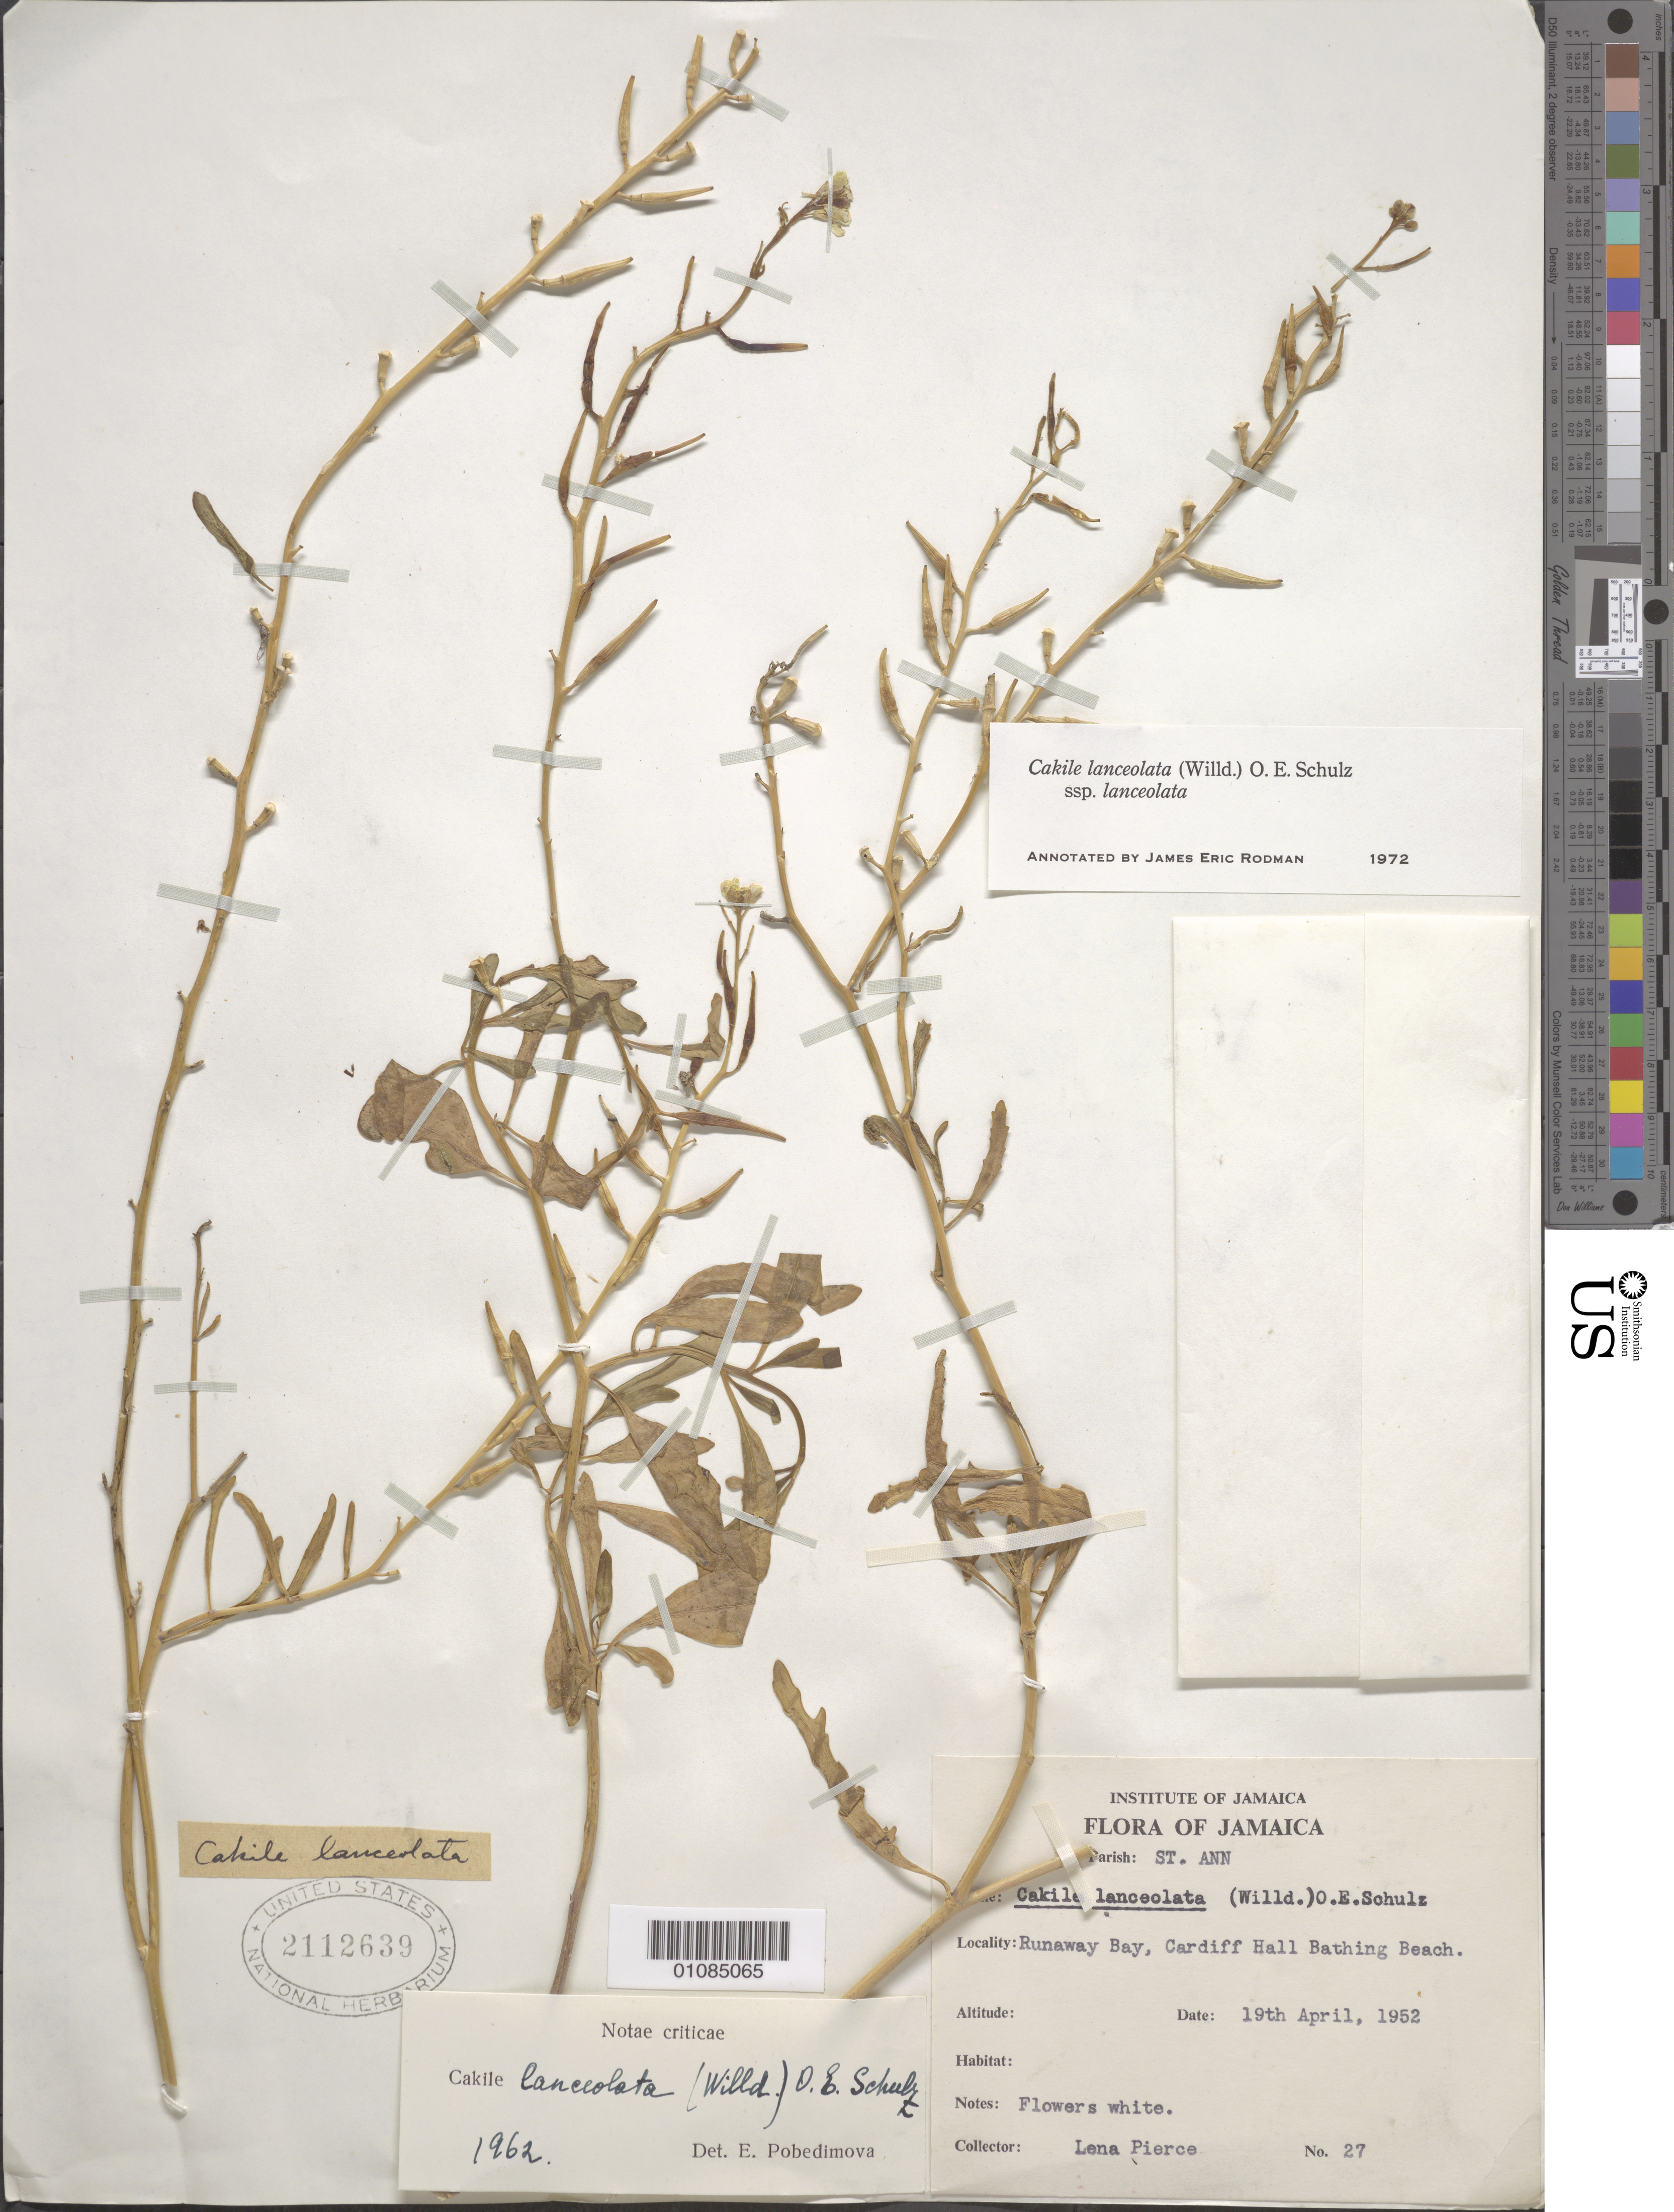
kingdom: Plantae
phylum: Tracheophyta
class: Magnoliopsida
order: Brassicales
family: Brassicaceae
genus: Cakile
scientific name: Cakile lanceolata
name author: (Willd.) O.E. Schulz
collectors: L. Pierce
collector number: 27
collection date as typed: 19 Apr 1952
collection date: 1952-04-19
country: Jamaica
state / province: Saint Ann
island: Jamaica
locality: Runaway Bay, Cardiff Hall Bathing Beach.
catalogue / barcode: US 2112639